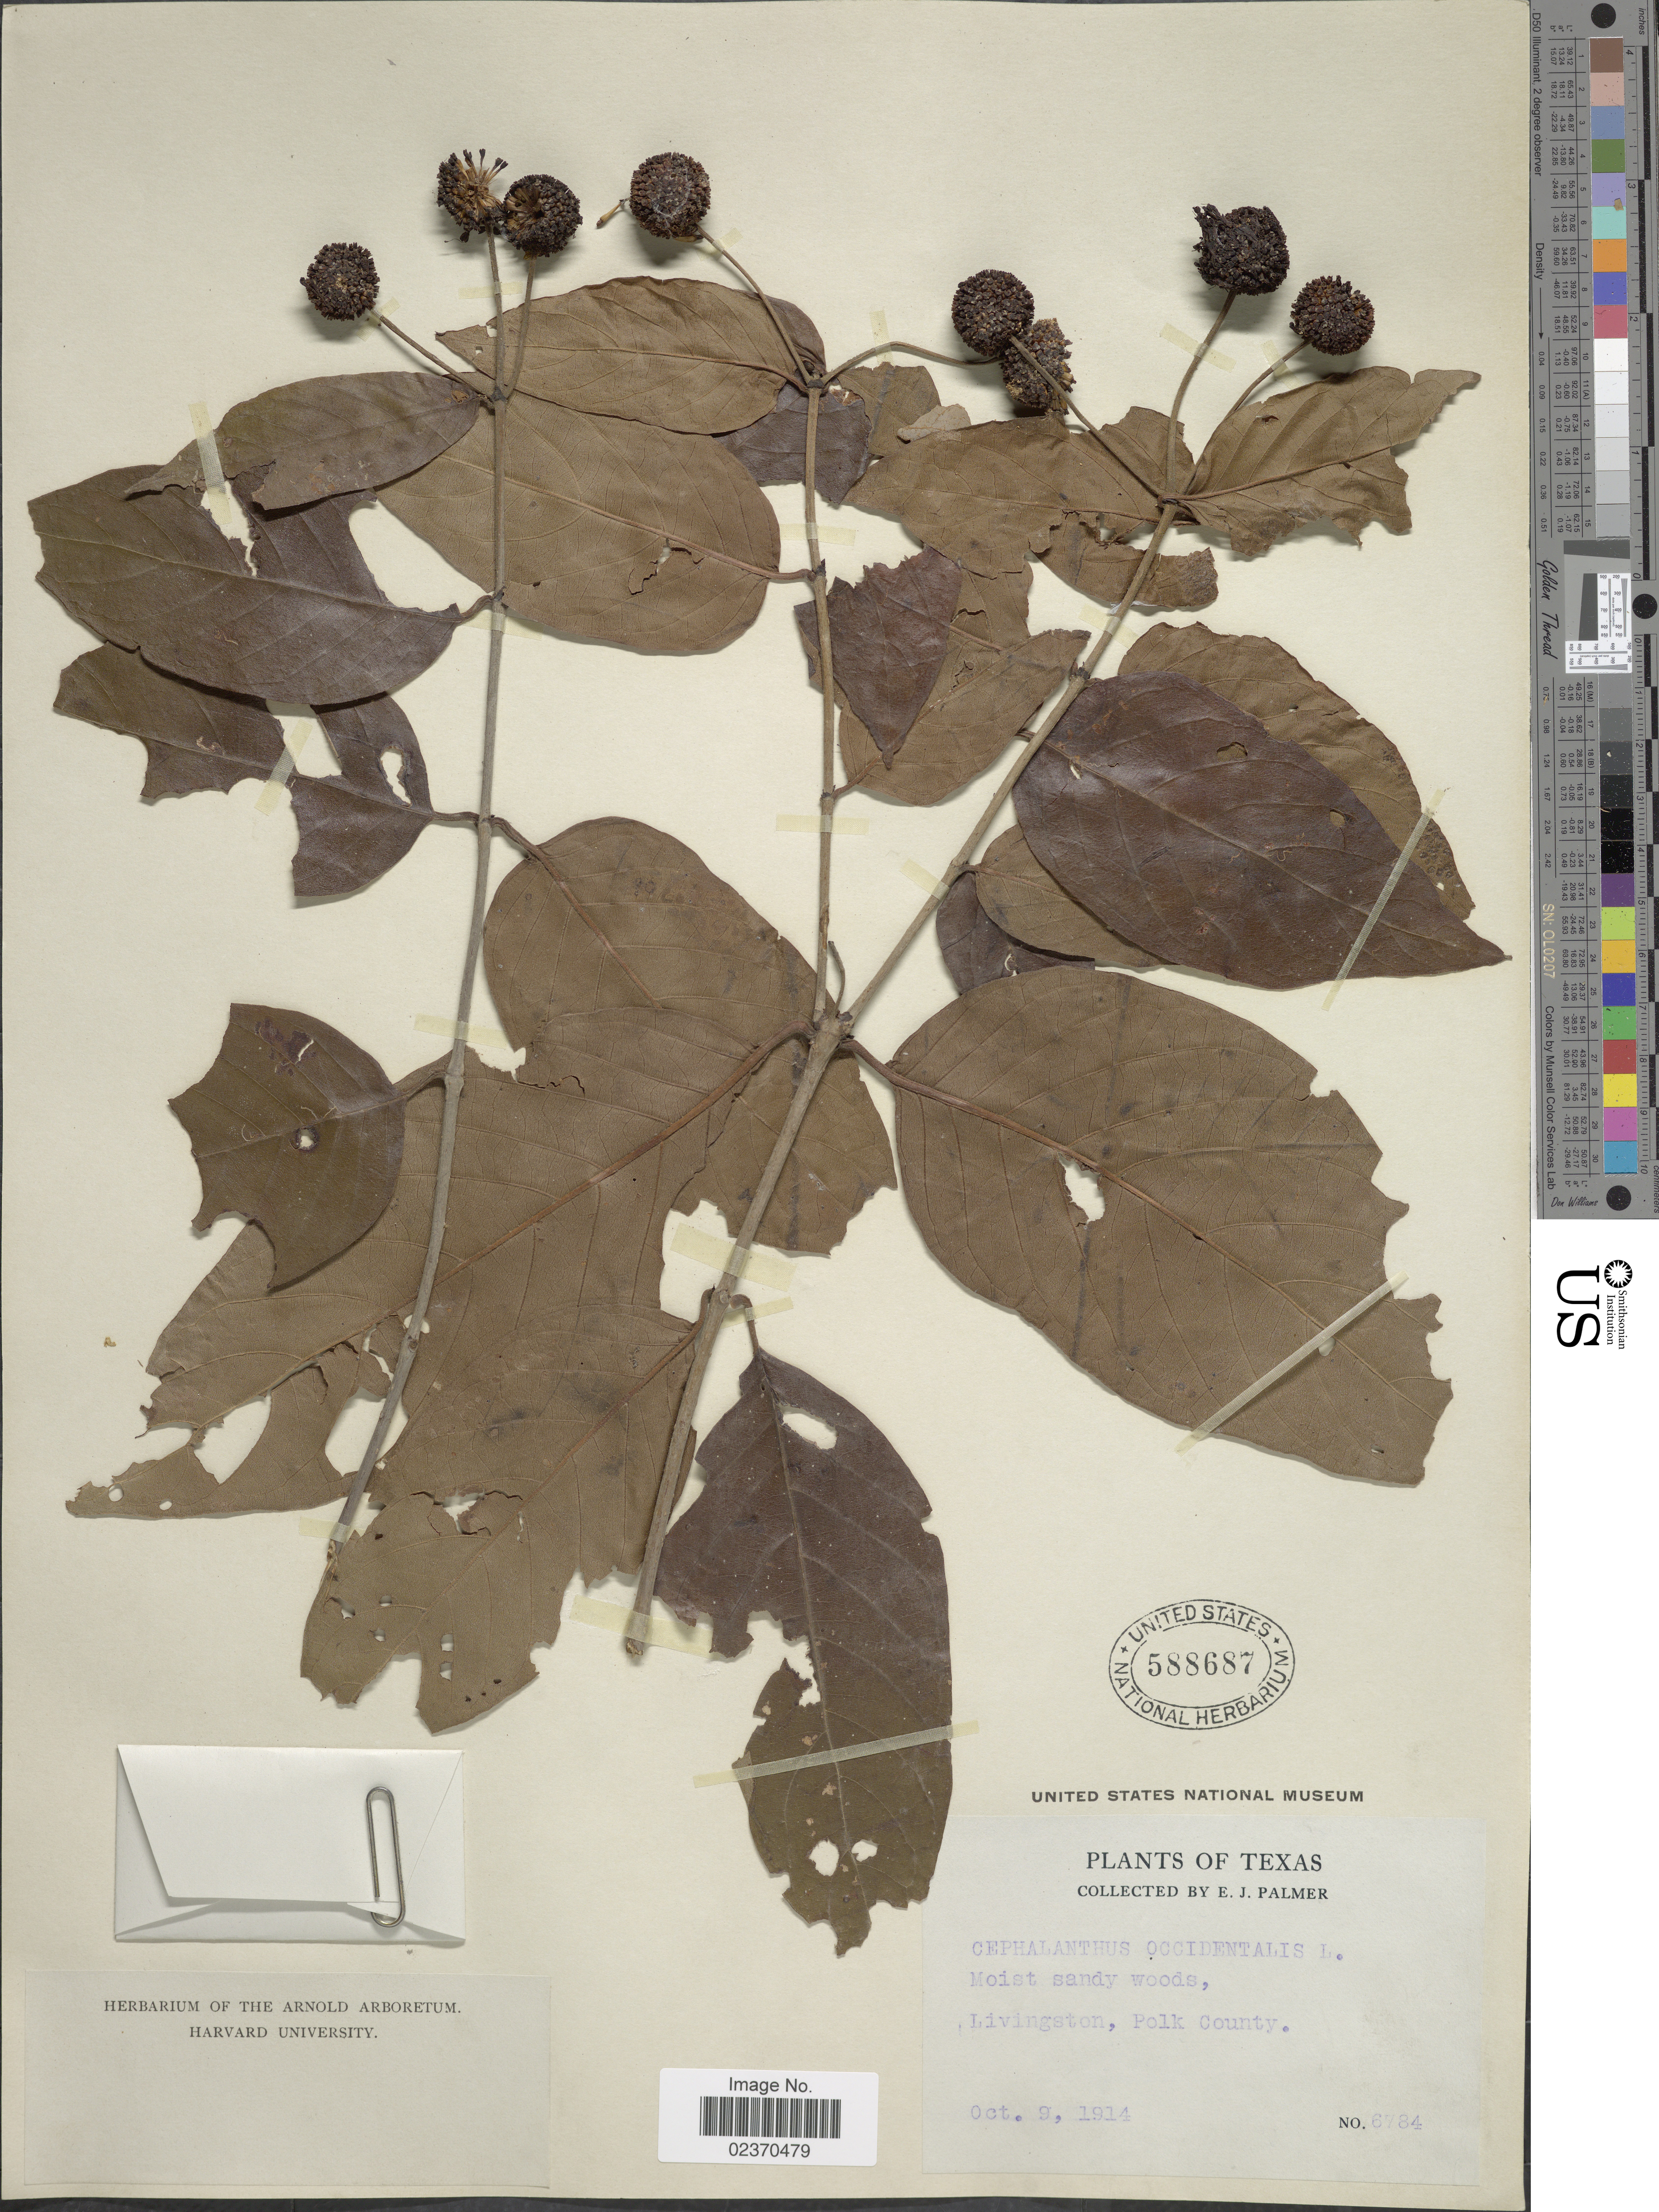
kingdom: Plantae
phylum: Tracheophyta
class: Magnoliopsida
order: Gentianales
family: Rubiaceae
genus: Cephalanthus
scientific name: Cephalanthus occidentalis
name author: L.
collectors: E. J. Palmer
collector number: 6784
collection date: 1914-10-09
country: United States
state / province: Texas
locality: Livingston, Polk County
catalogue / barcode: US 588687